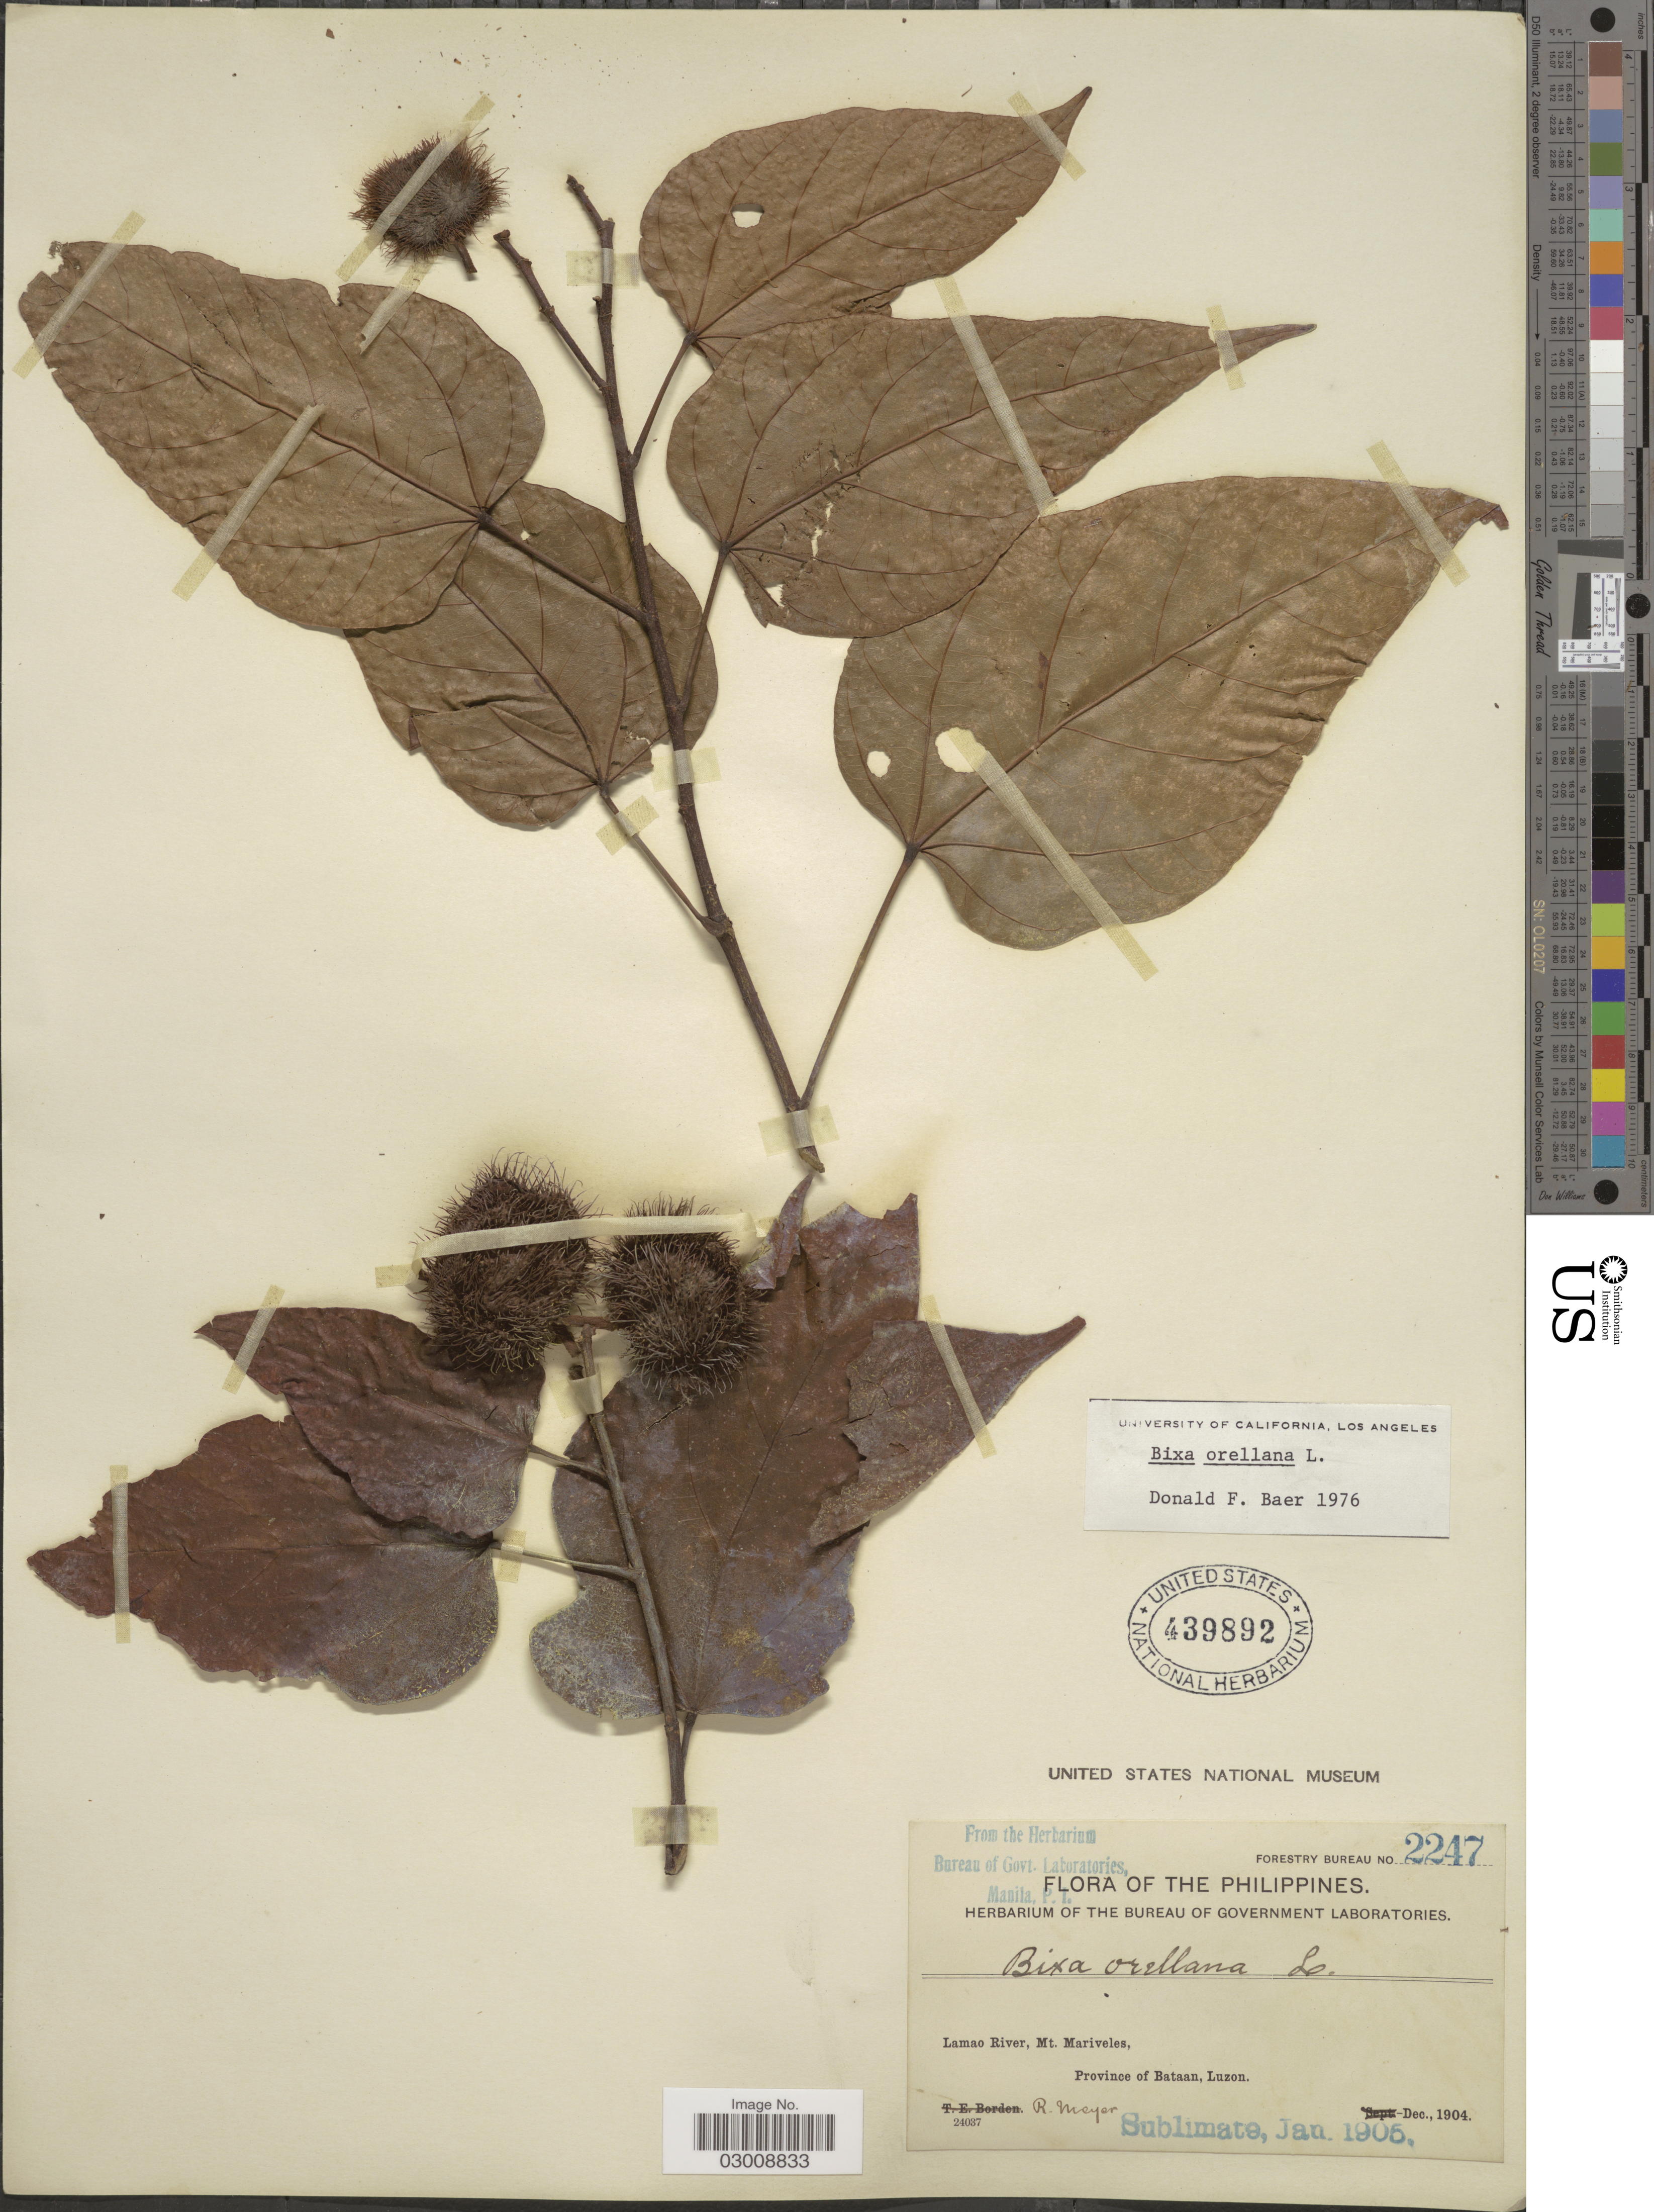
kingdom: Plantae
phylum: Tracheophyta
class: Magnoliopsida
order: Malvales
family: Bixaceae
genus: Bixa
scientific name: Bixa orellana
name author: L.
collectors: R. Meyer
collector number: Forestry Bureau 2247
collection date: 1904-12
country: Philippines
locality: The Philippines. Lamao River, Mt. Mariveles, Province of Bataan, Luzon.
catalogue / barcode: US 439892